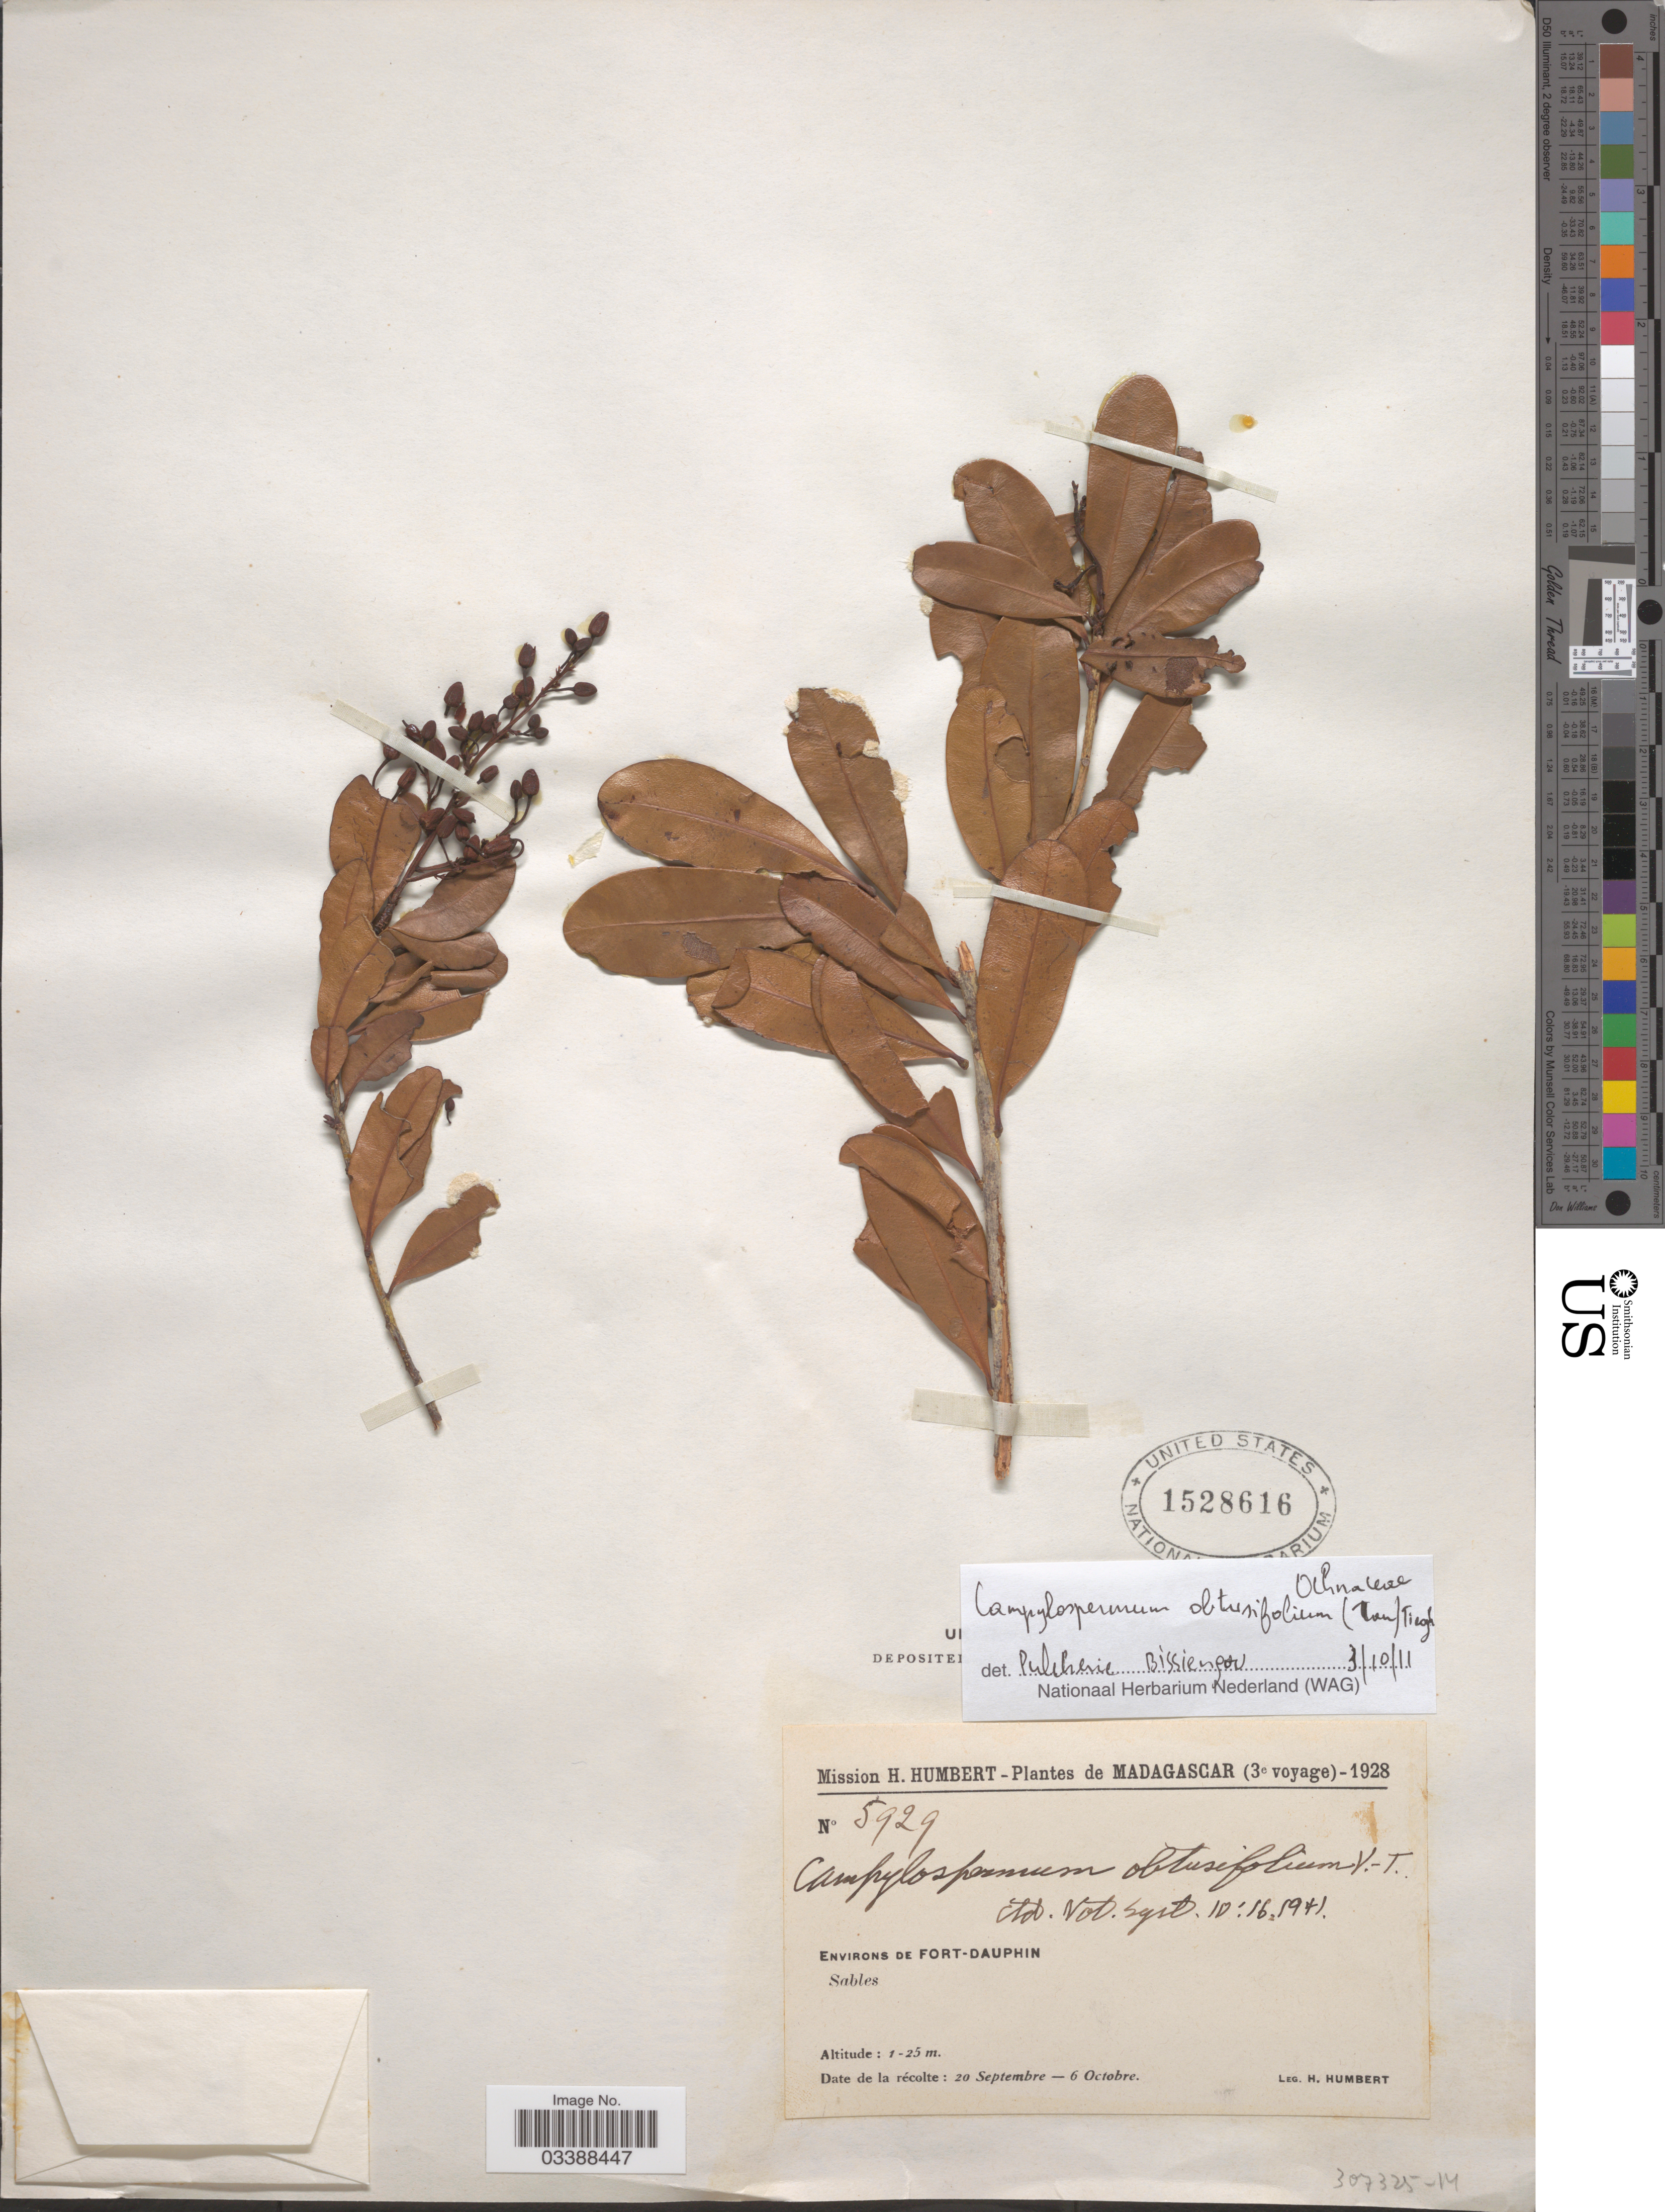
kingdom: Plantae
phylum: Tracheophyta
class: Magnoliopsida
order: Malpighiales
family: Ochnaceae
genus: Campylospermum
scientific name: Campylospermum obtusifolium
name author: (Lam.) Tiegh.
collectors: H. Humbert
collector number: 5929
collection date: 1928-09-20/1928-10-06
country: Madagascar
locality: Environs de Fort-Dauphin.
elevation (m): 1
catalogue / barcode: US 1528616